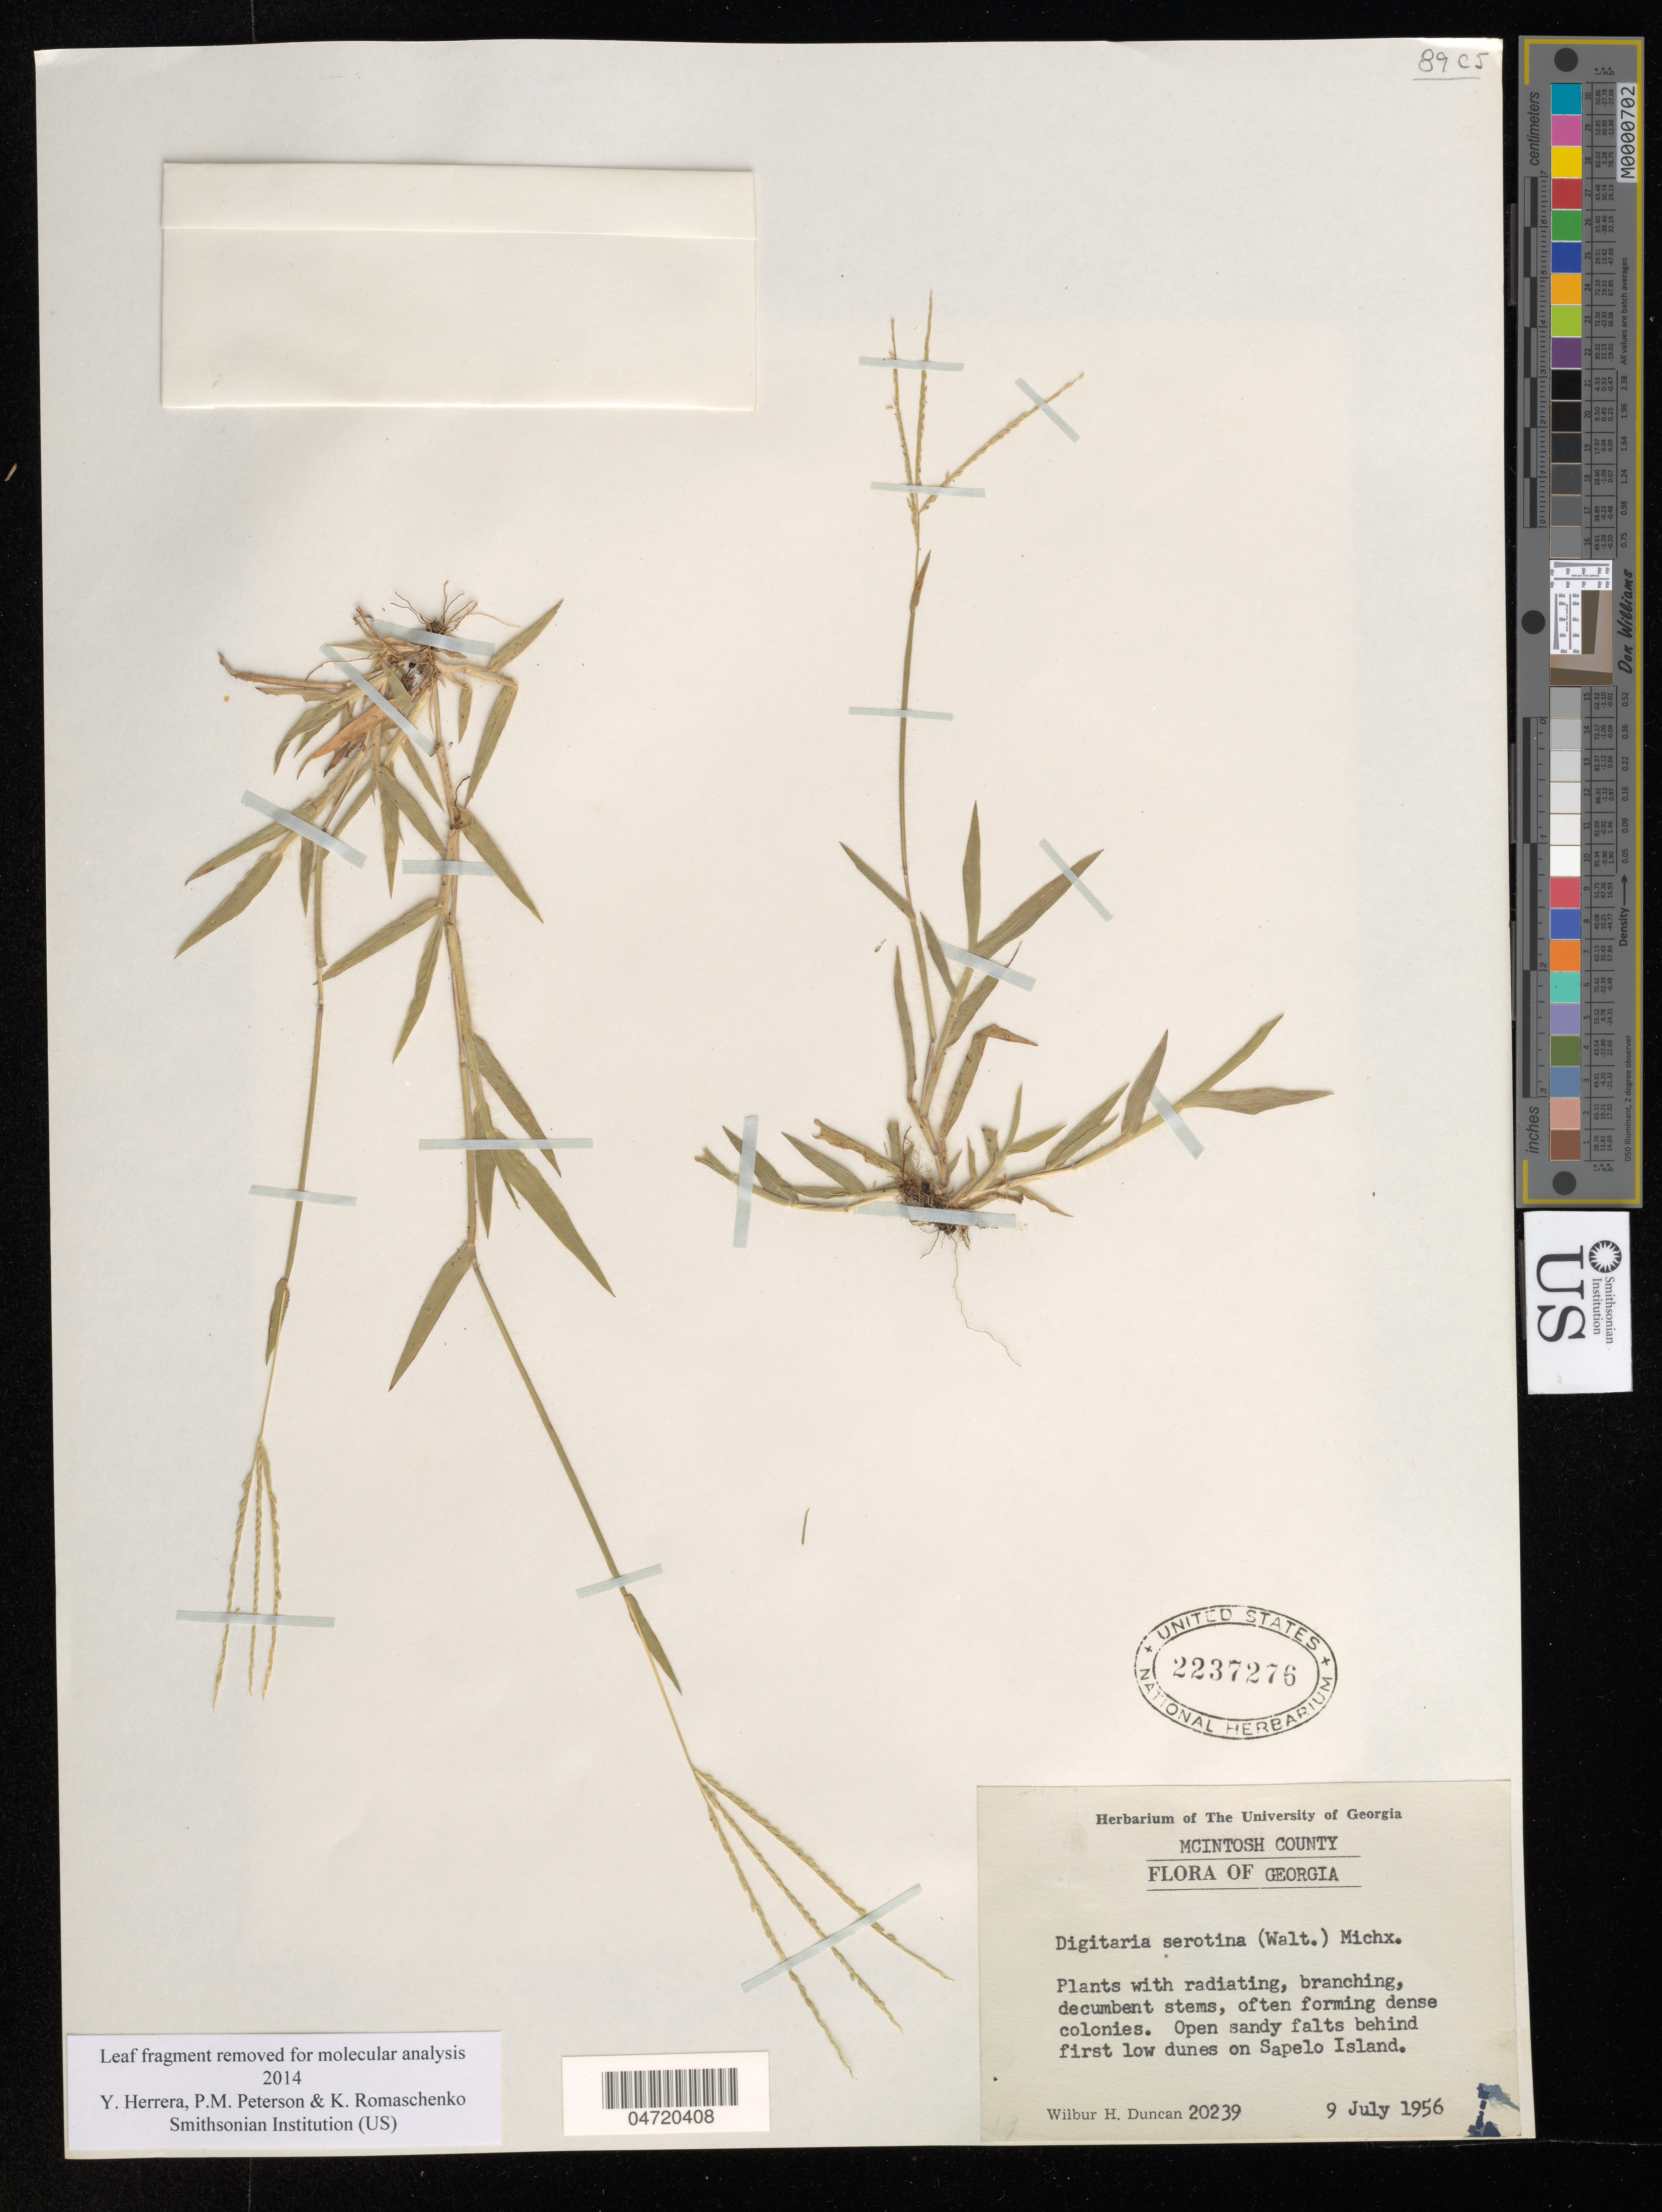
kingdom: Plantae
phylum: Tracheophyta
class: Liliopsida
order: Poales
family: Poaceae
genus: Digitaria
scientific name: Digitaria serotina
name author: (Walter) Michx.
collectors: W. H. Duncan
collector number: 20239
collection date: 1956-07-09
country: United States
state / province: Georgia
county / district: McIntosh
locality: McIntosh County. Open sandy falts behind first low dunes on Sapelo Island.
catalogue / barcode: US 2237276